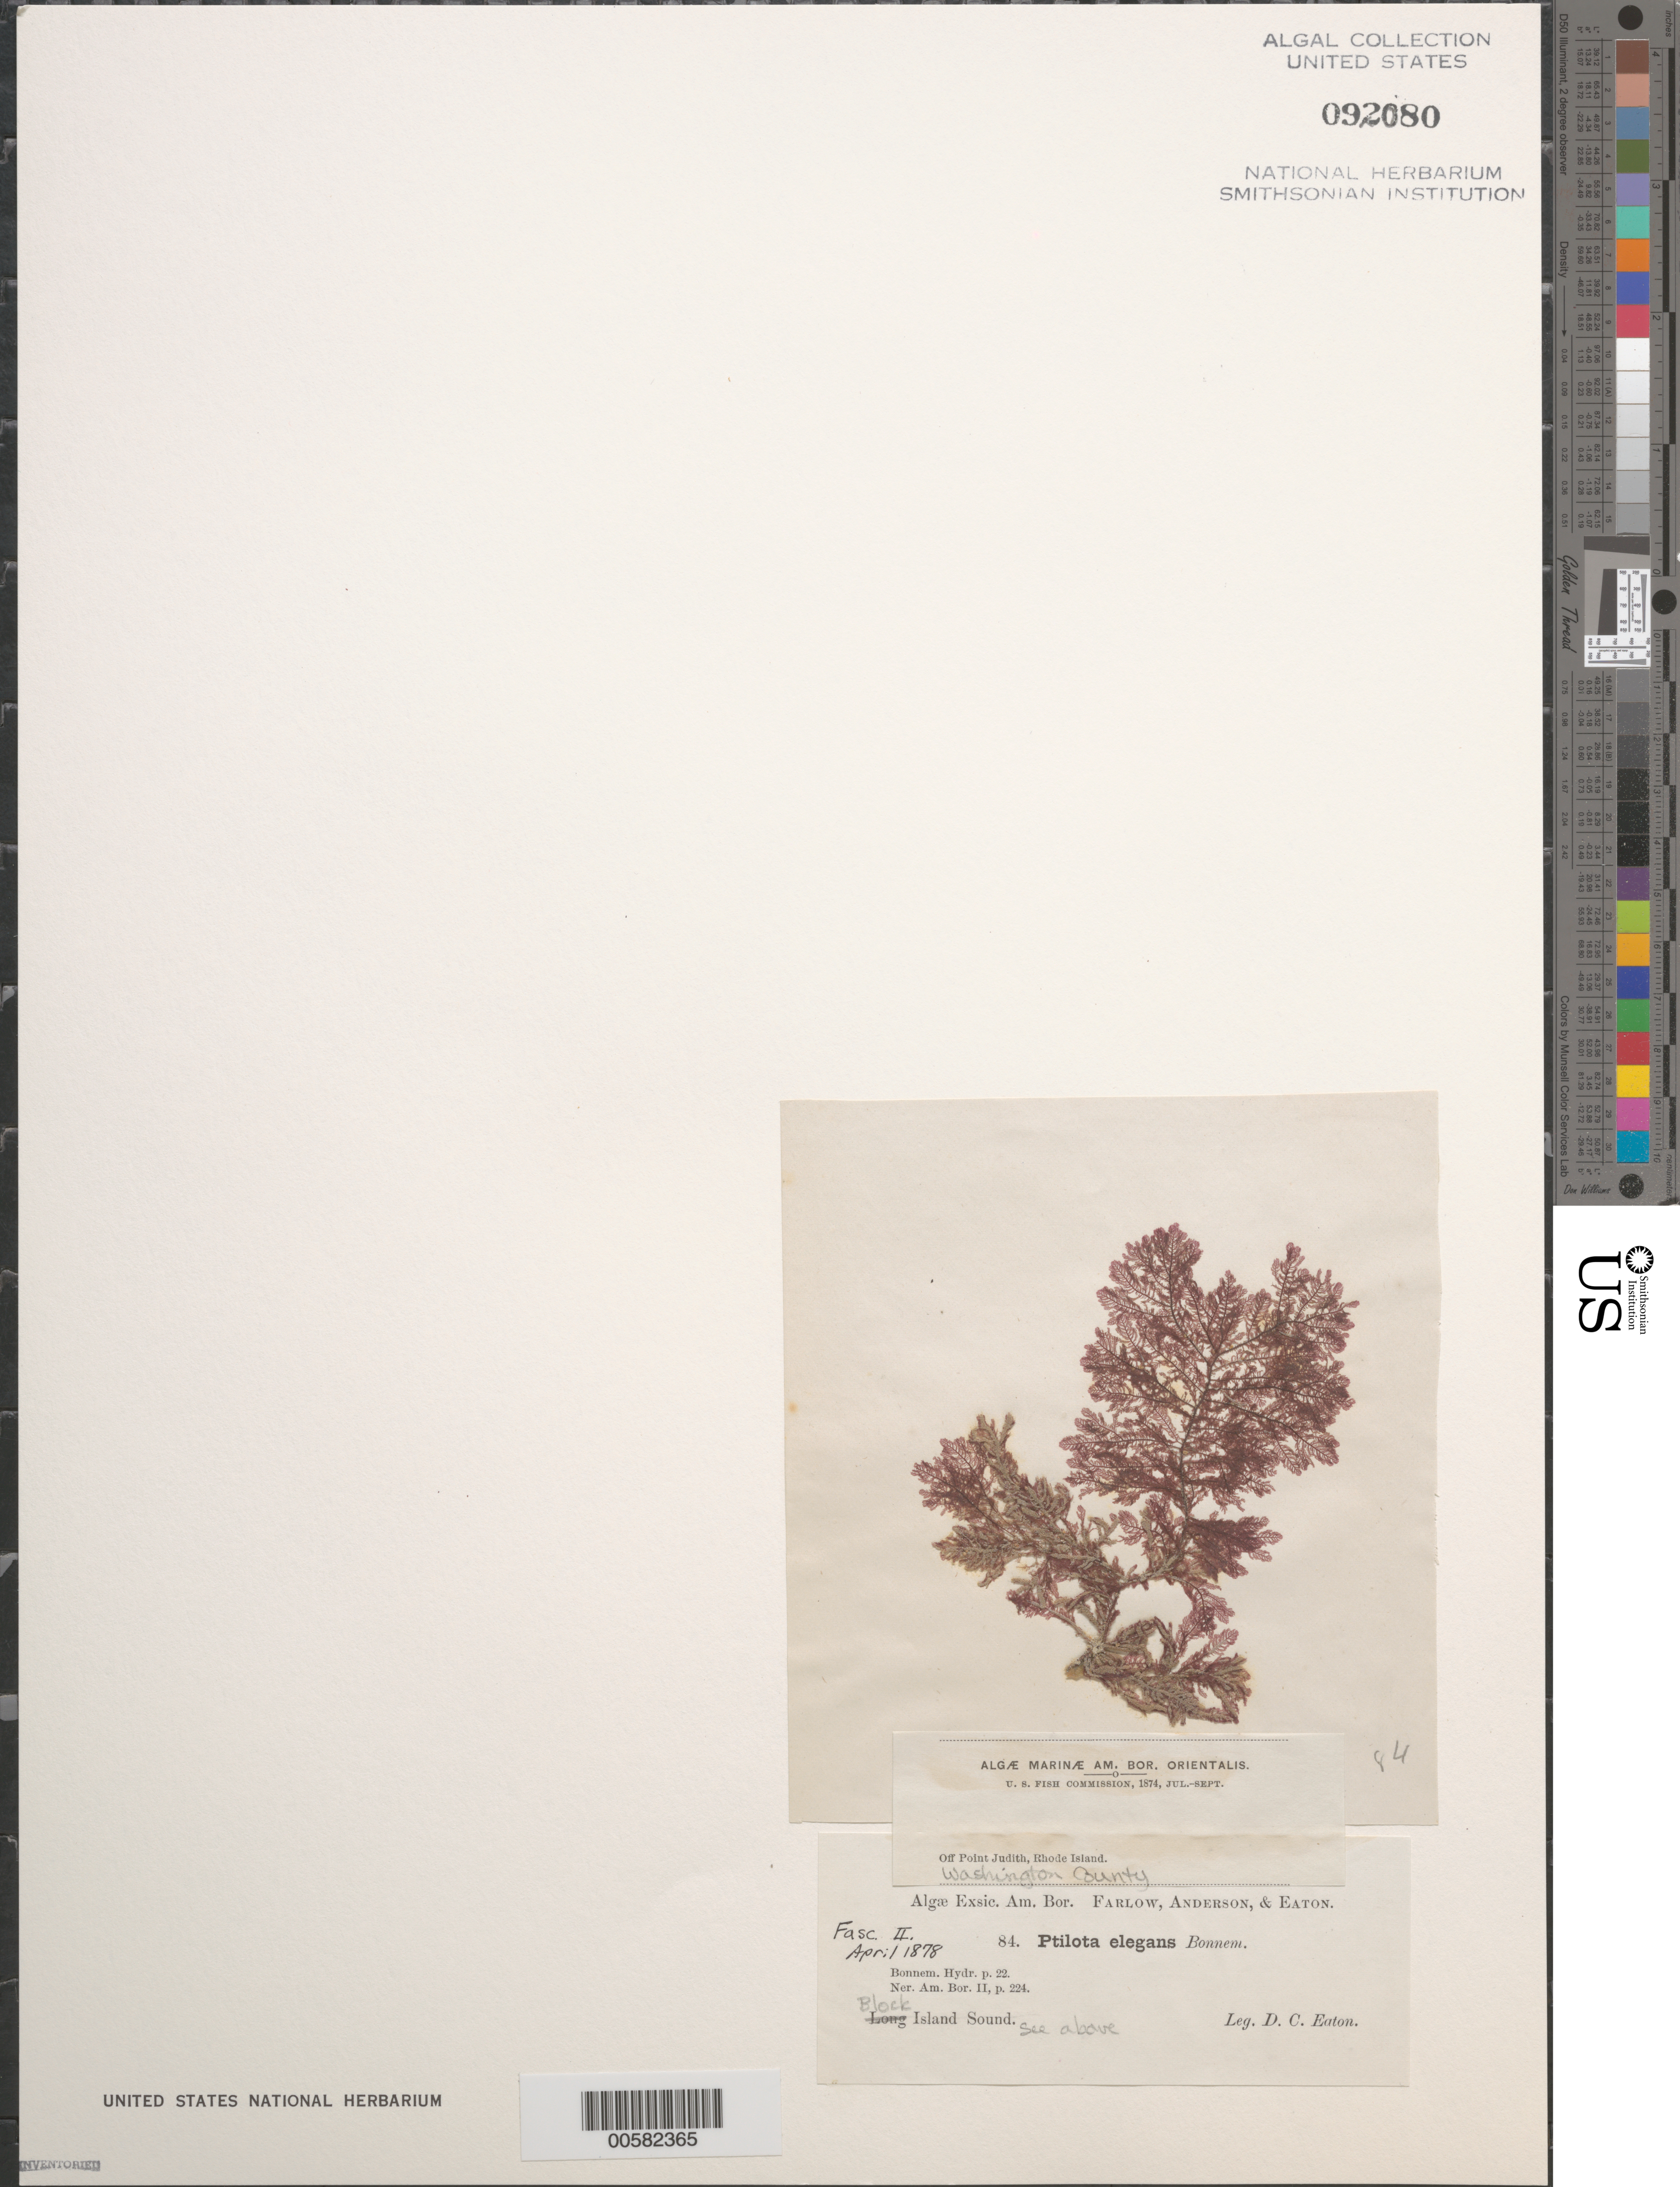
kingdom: Plantae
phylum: Rhodophyta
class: Florideophyceae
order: Ceramiales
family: Wrangeliaceae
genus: Plumaria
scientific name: Plumaria plumosa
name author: (Hudson) Kuntze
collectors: D. C. Eaton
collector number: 84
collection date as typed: Jul 1874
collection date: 1874-07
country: United States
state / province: Rhode Island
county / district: Washington County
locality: Block Island Sound, off Point Judith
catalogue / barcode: US 92080